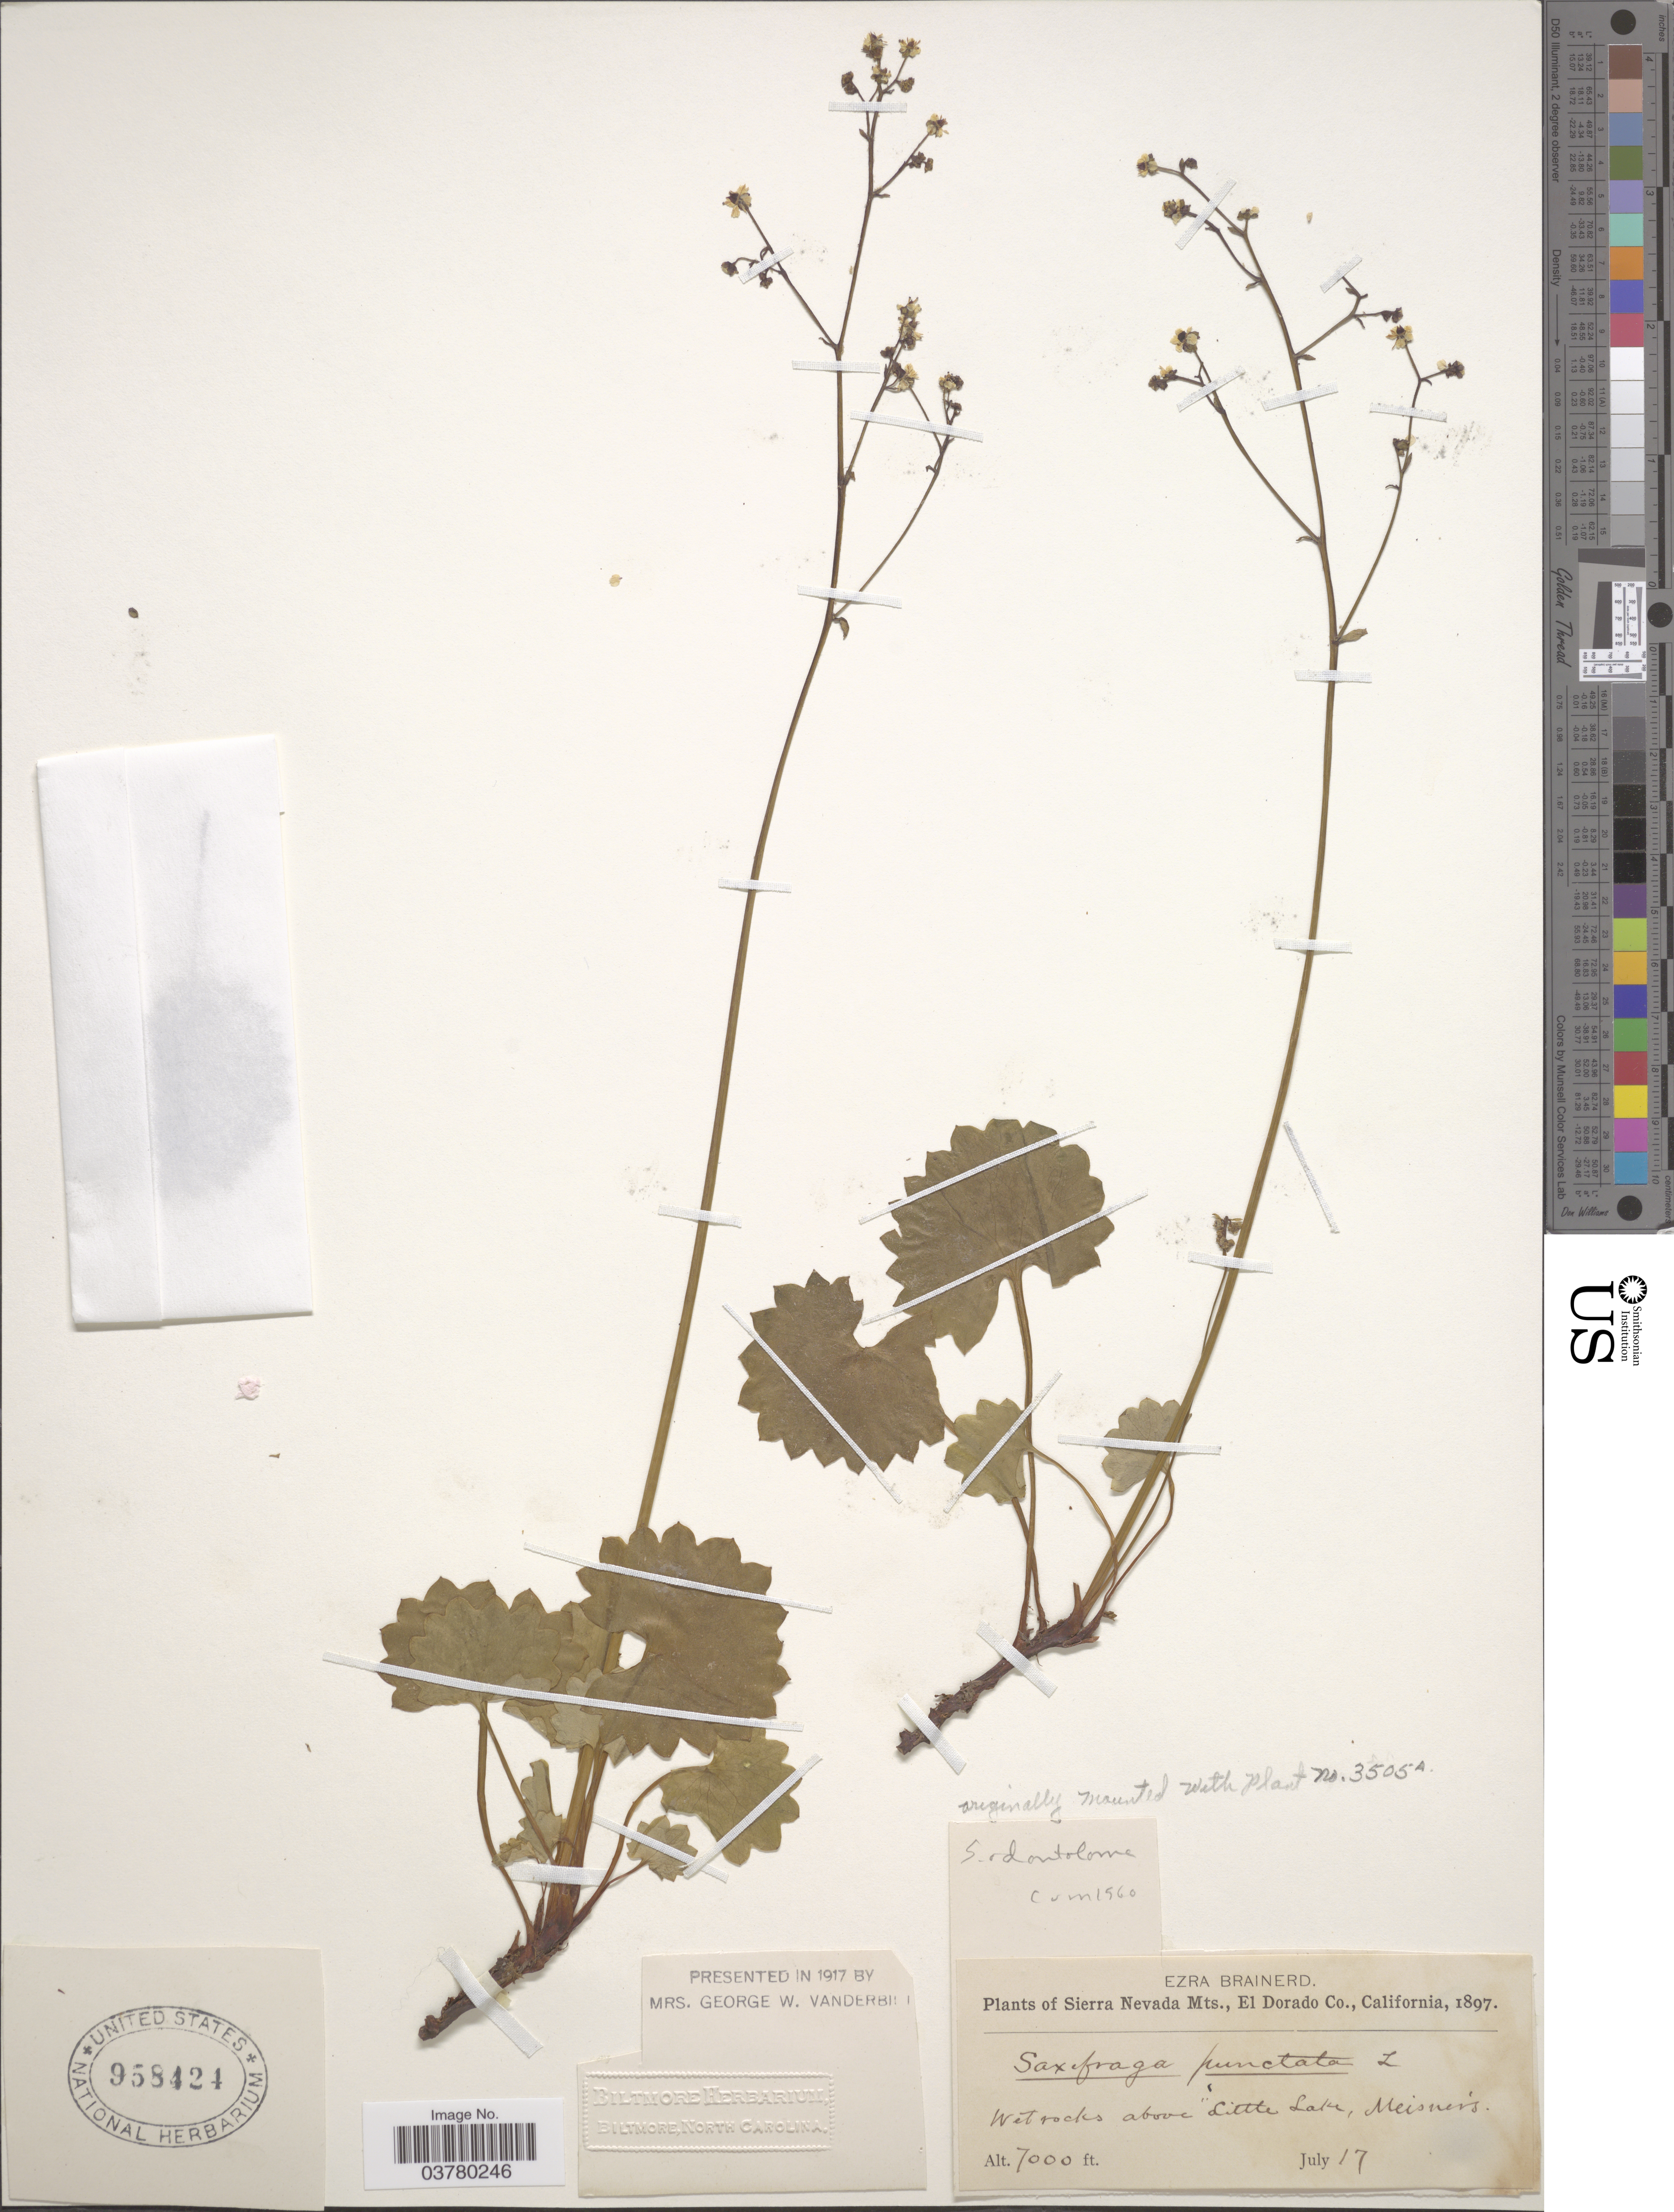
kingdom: Plantae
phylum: Tracheophyta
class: Magnoliopsida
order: Saxifragales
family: Saxifragaceae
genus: Micranthes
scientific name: Micranthes odontoloma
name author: (Piper) A. Heller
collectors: E. Brainerd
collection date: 1897-07-17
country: United States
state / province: California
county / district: El Dorado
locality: Sierra Nevada Mts., El Dorado Co. Wet rocks above Little Lake, Meisner's.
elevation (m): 2134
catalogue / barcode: US 958424